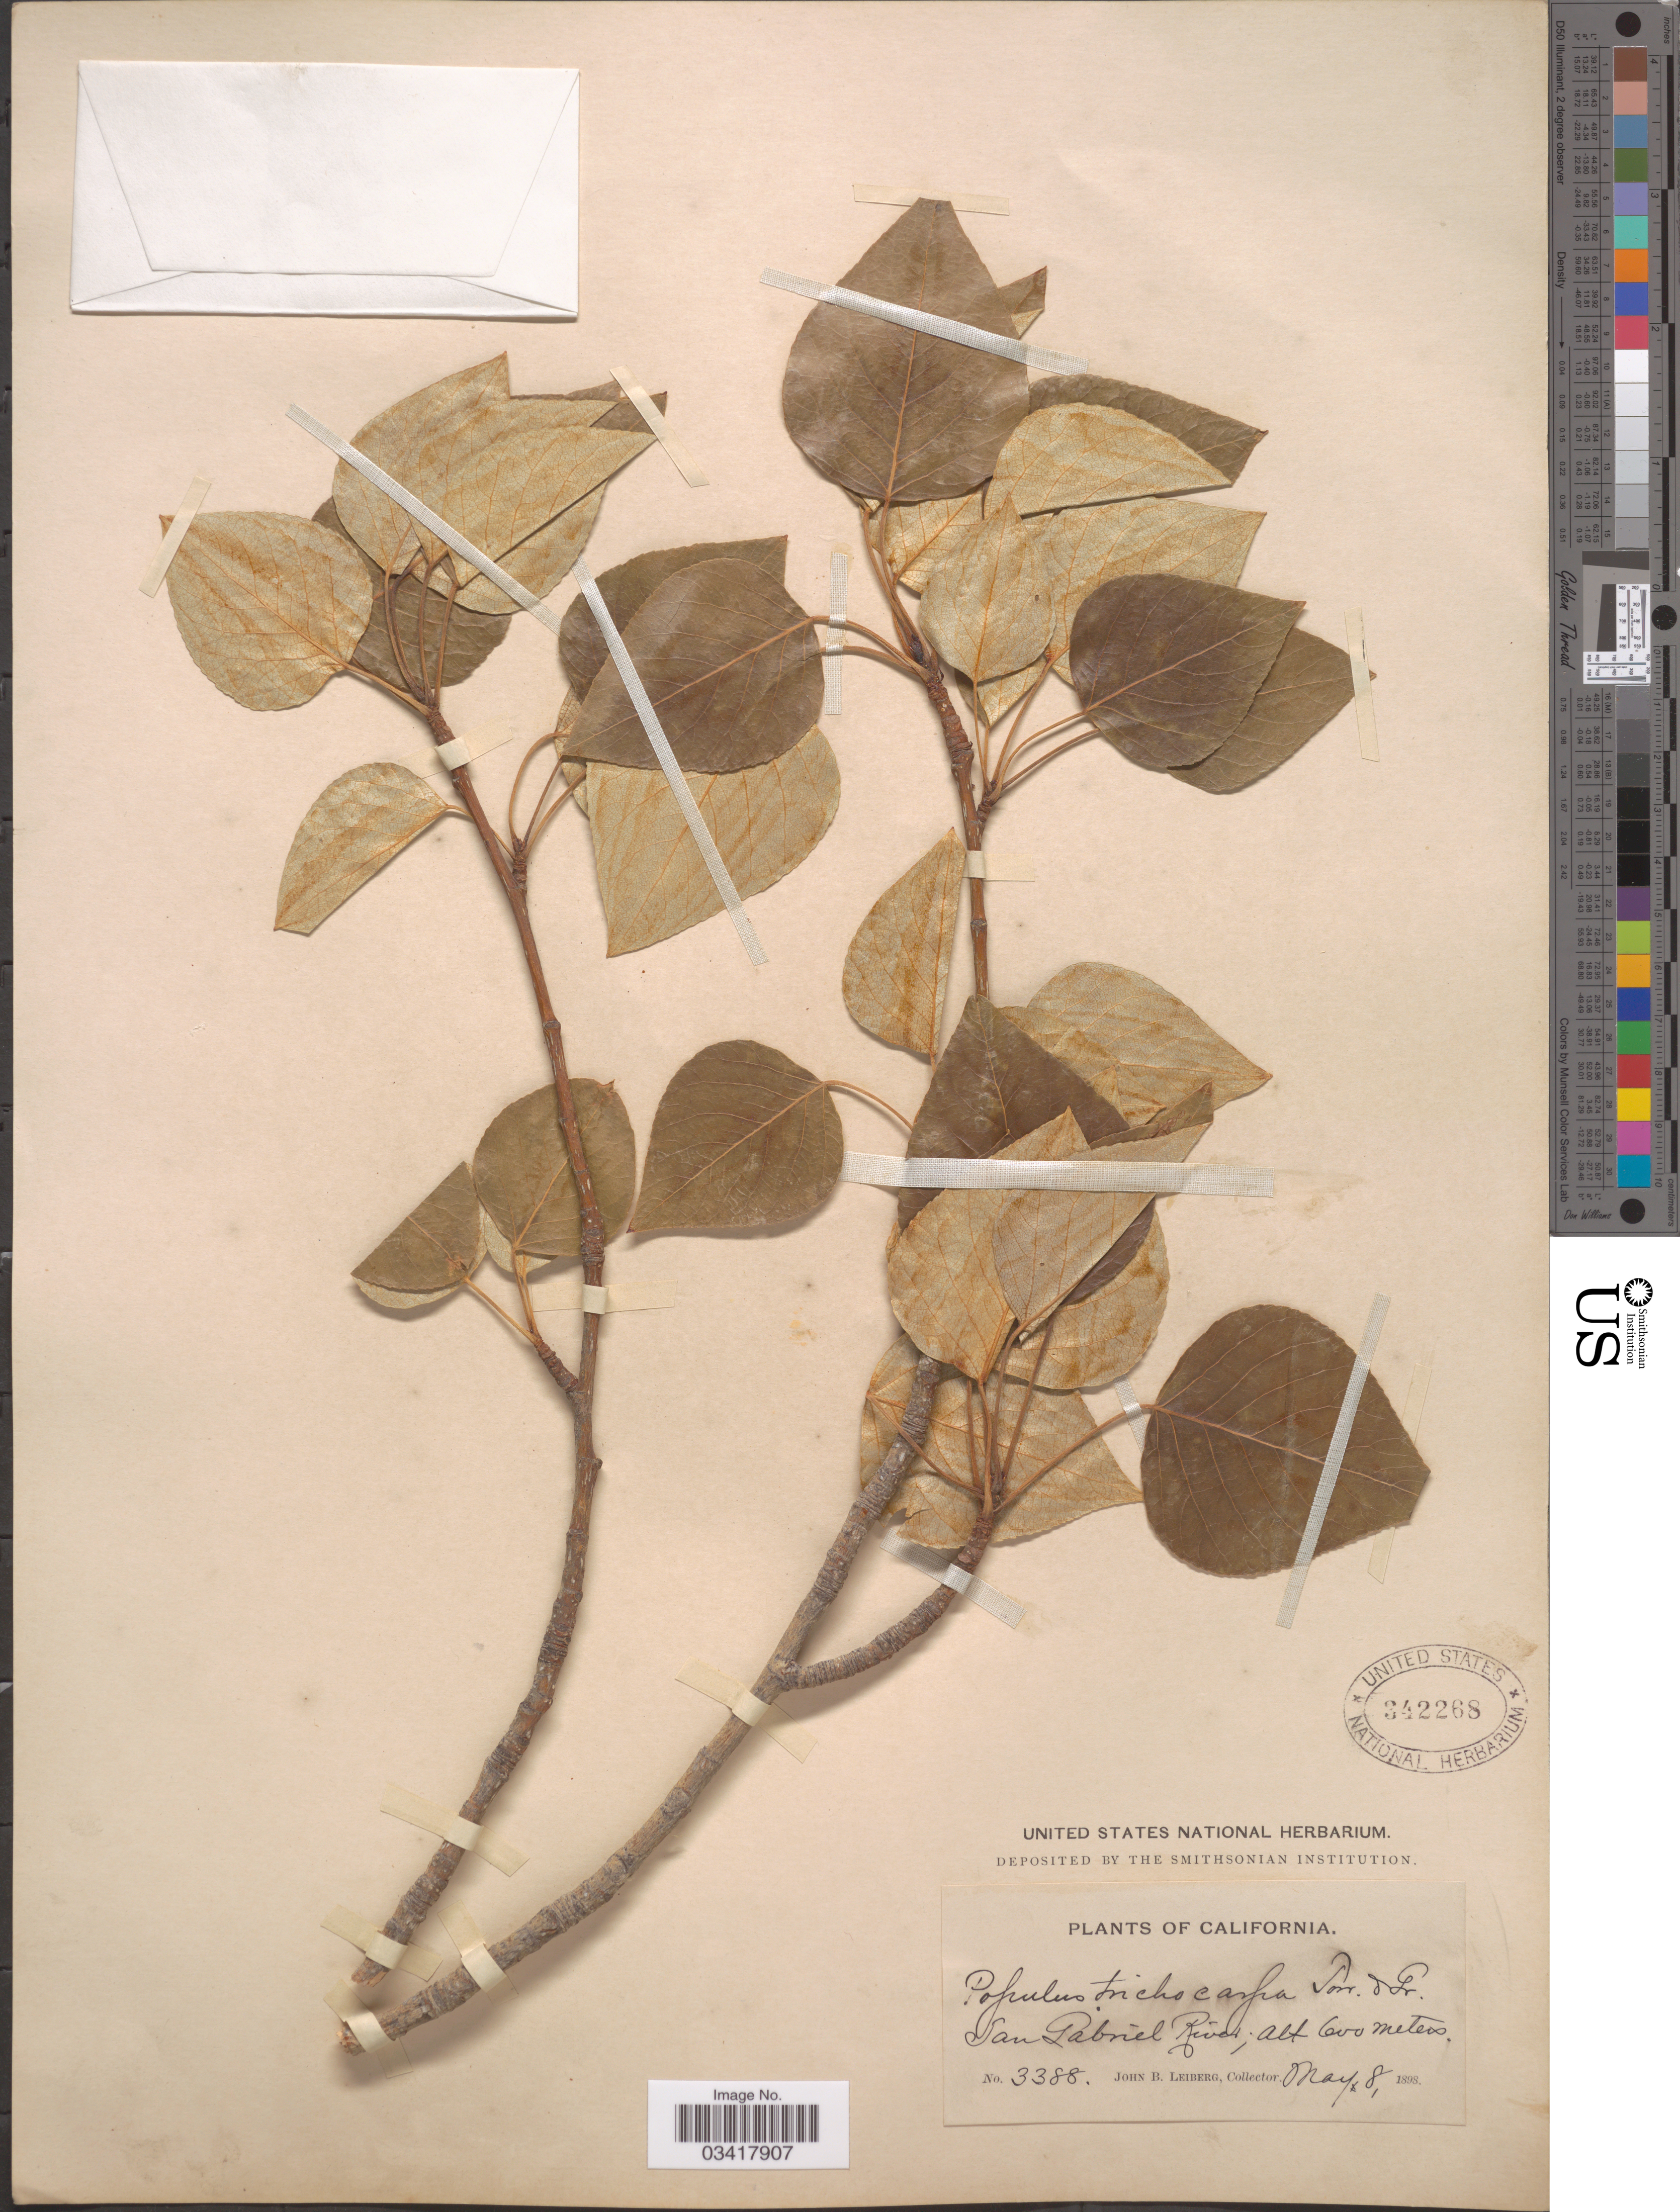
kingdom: Plantae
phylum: Tracheophyta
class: Magnoliopsida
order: Malpighiales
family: Salicaceae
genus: Populus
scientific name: Populus trichocarpa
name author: Torr. & A. Gray ex W. Hook.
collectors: J. B. Leiberg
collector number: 3388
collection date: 1898-05-08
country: United States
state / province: California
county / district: Los Angeles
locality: San Gabriel River.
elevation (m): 600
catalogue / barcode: US 342268